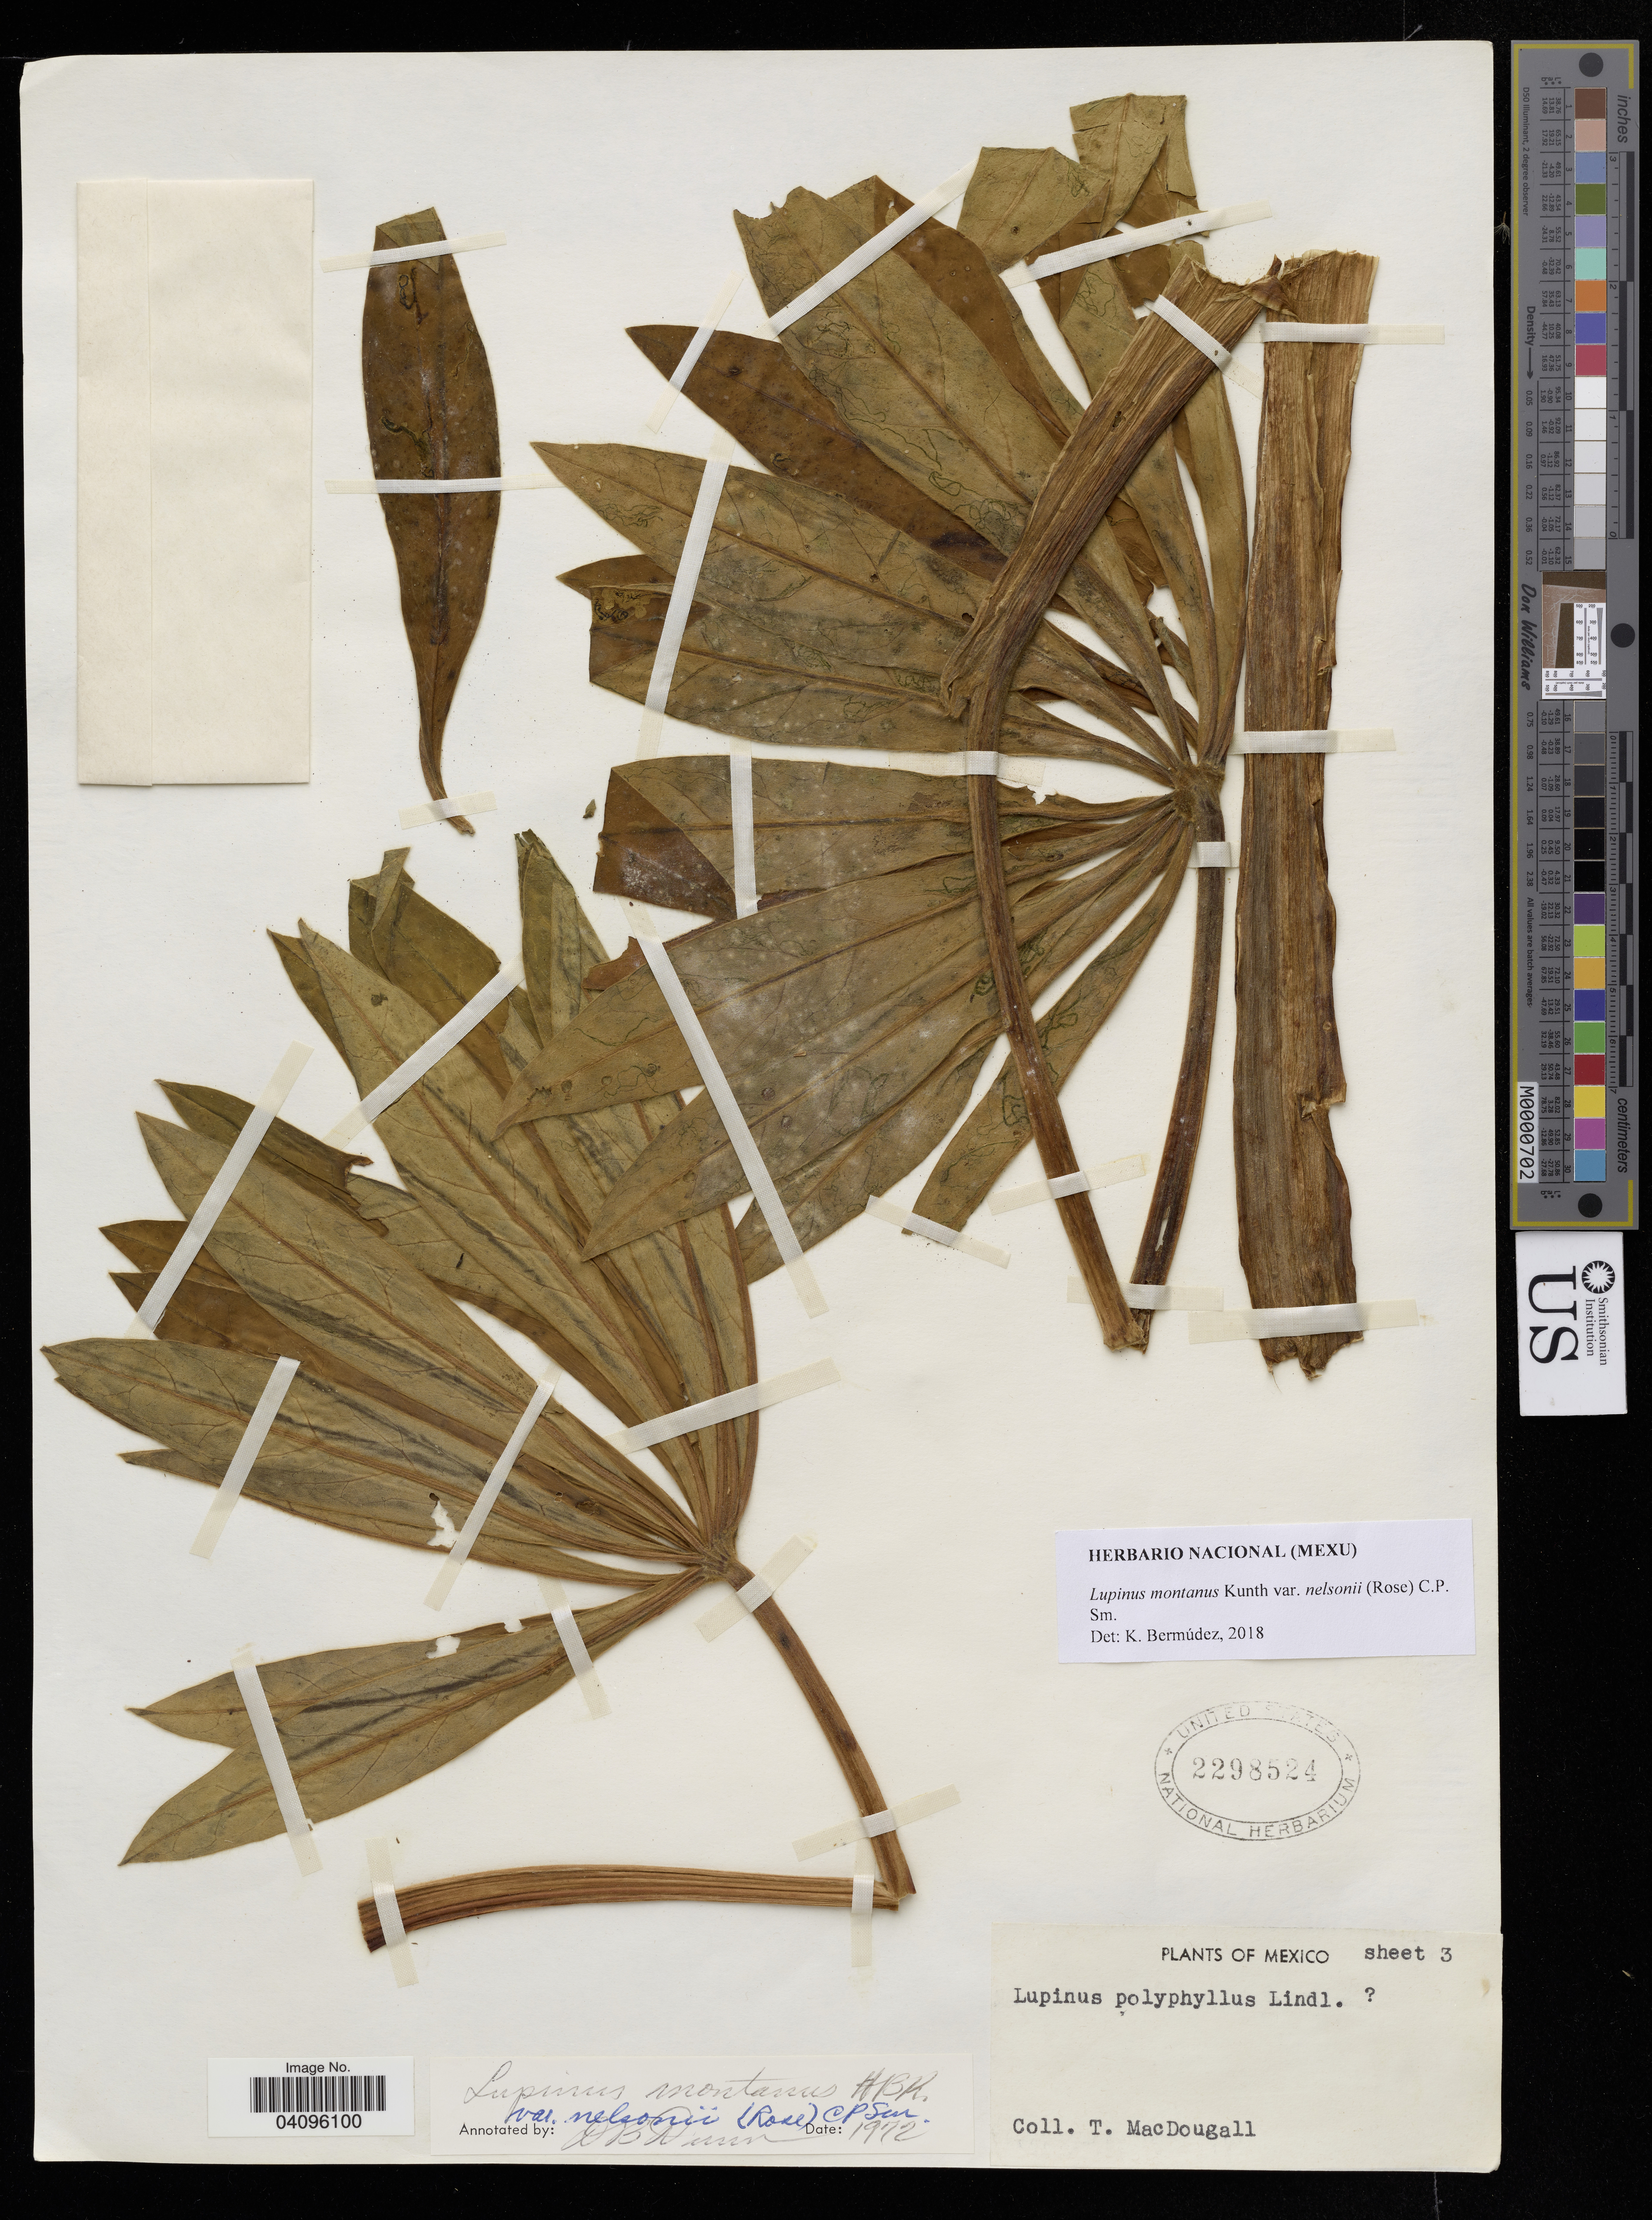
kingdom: Plantae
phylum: Tracheophyta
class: Magnoliopsida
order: Fabales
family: Fabaceae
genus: Lupinus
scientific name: Lupinus montanus var. nelsonii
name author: (Rose) C.P. Sm.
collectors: T. Macdougall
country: Mexico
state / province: México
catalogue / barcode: US 2298524